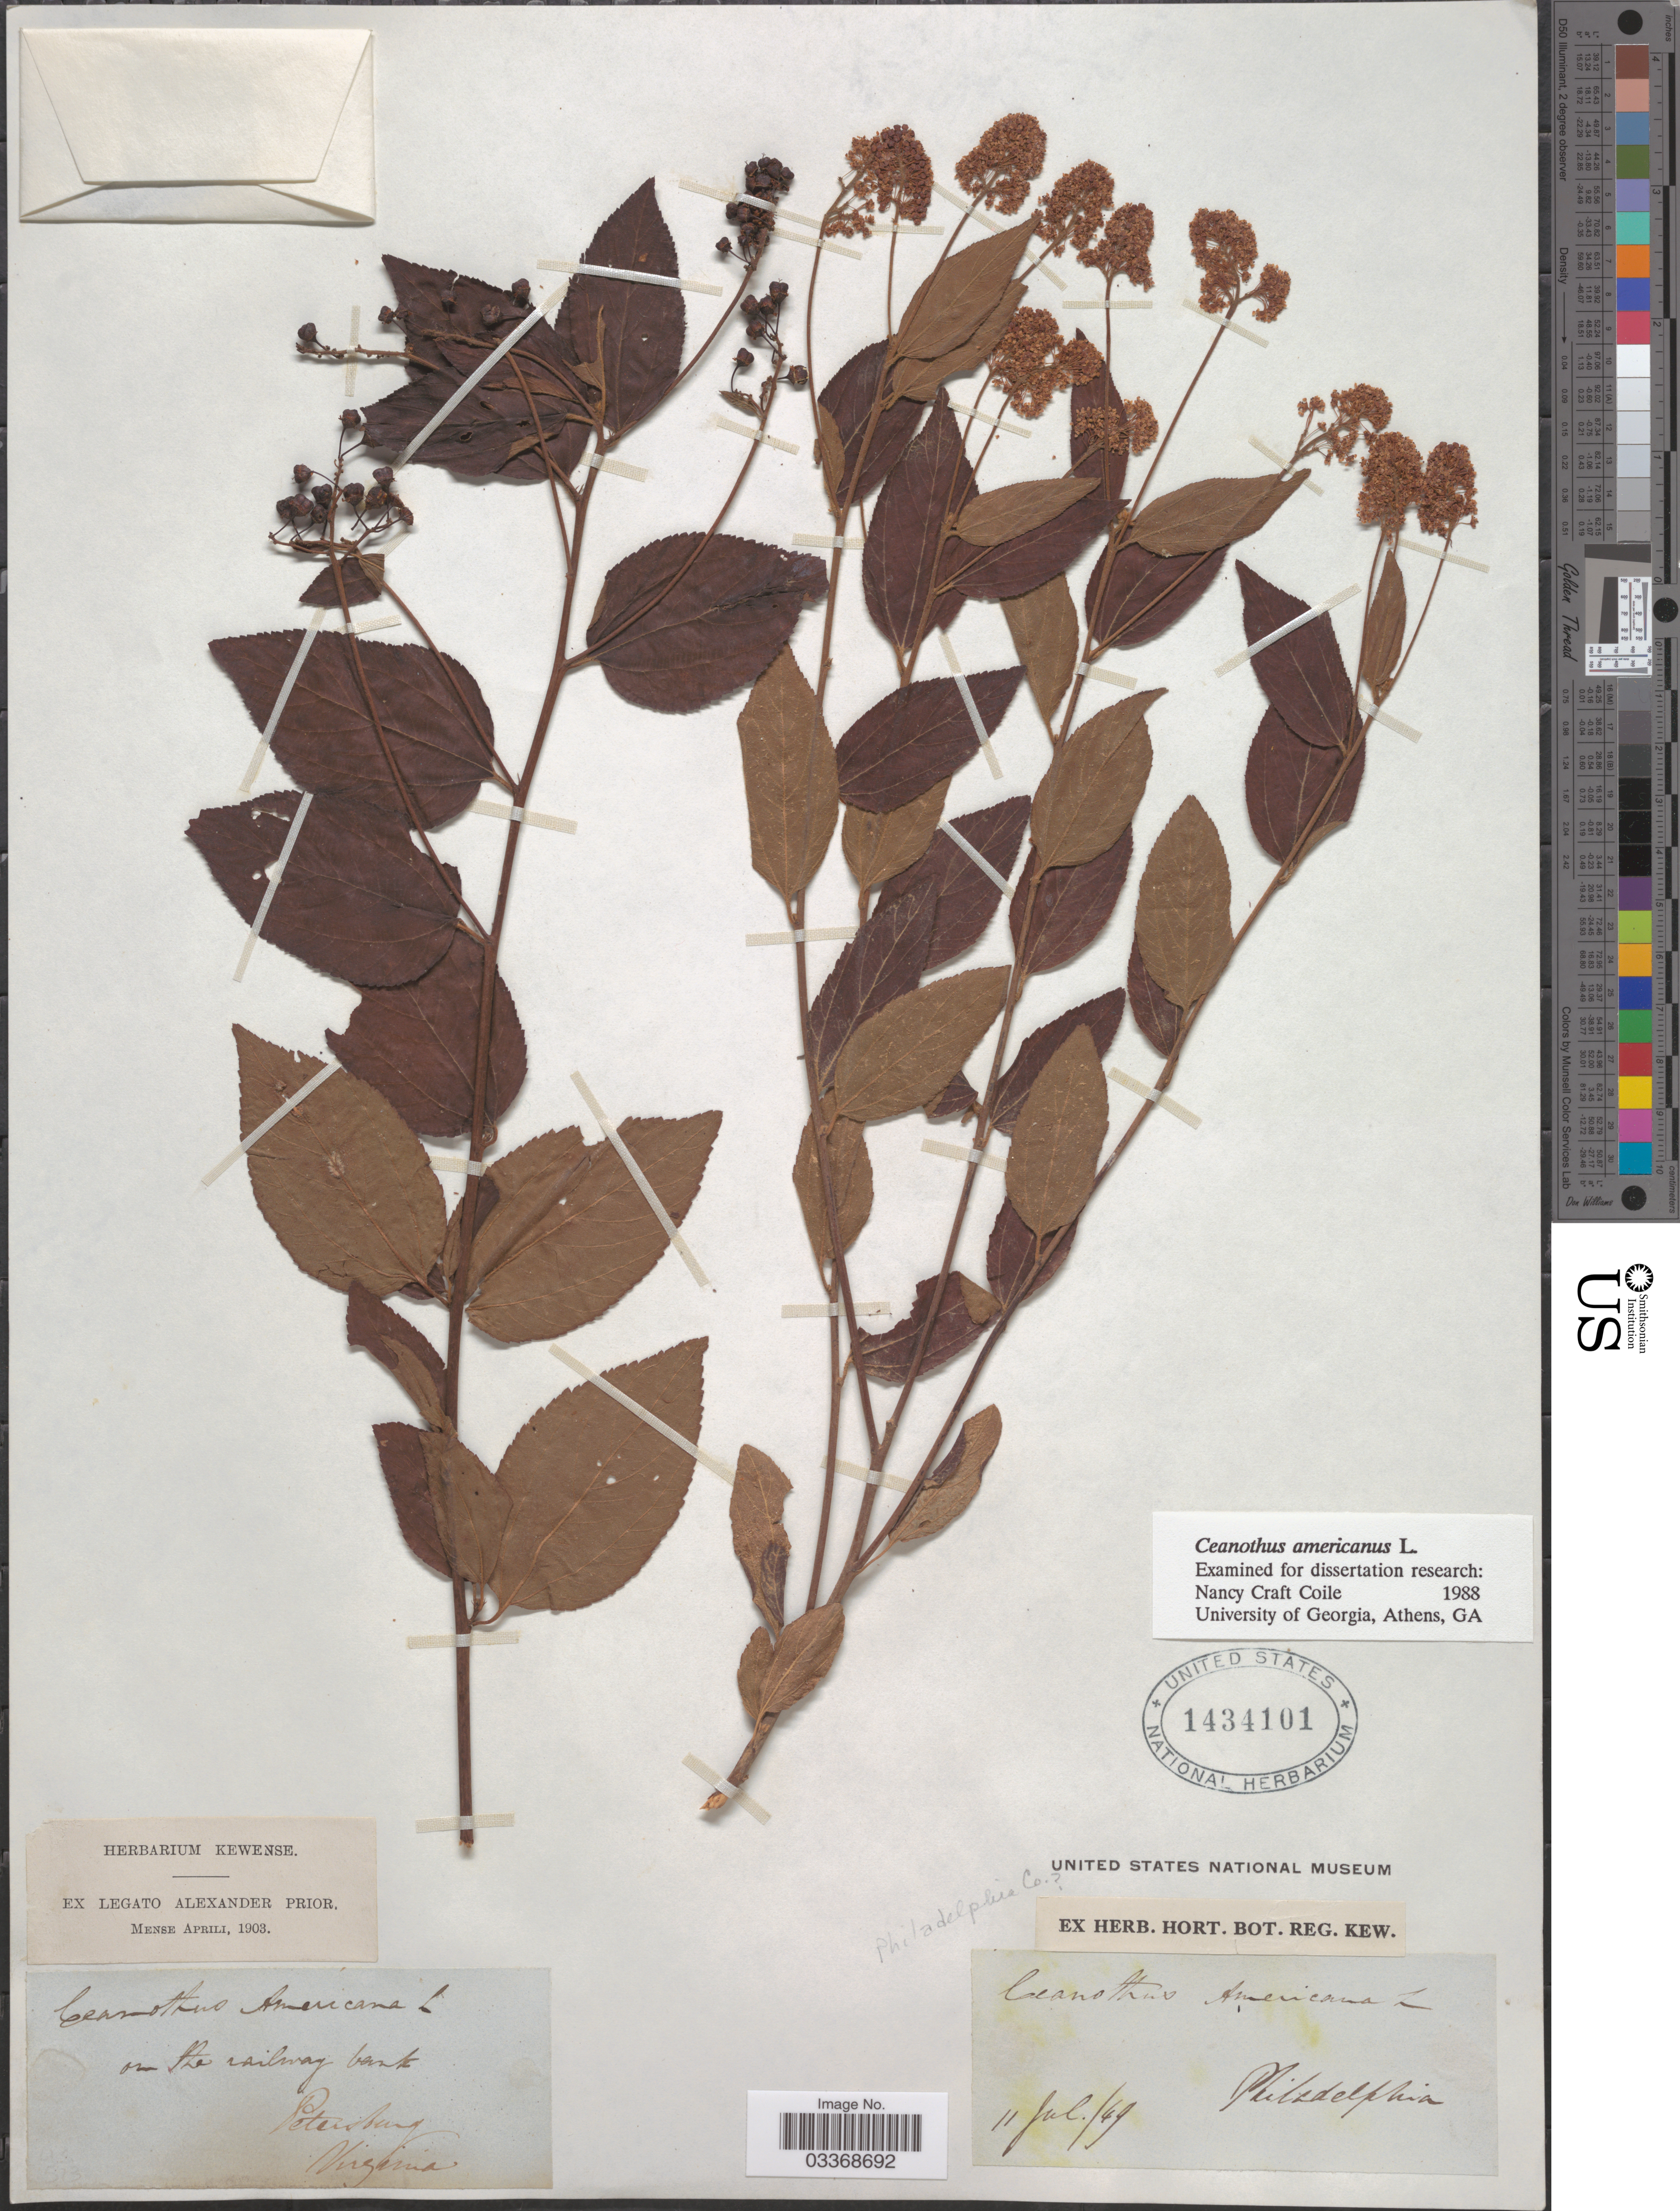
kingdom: Plantae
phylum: Tracheophyta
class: Magnoliopsida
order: Rosales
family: Rhamnaceae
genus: Ceanothus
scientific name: Ceanothus americanus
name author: L.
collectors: A. Prior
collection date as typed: Transcribed d/m/y: 11/7/49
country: United States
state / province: Virginia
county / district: City of Petersburg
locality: Petersburg. Philadelphia, Philadelphia Co. [unsure placement]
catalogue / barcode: US 1434101